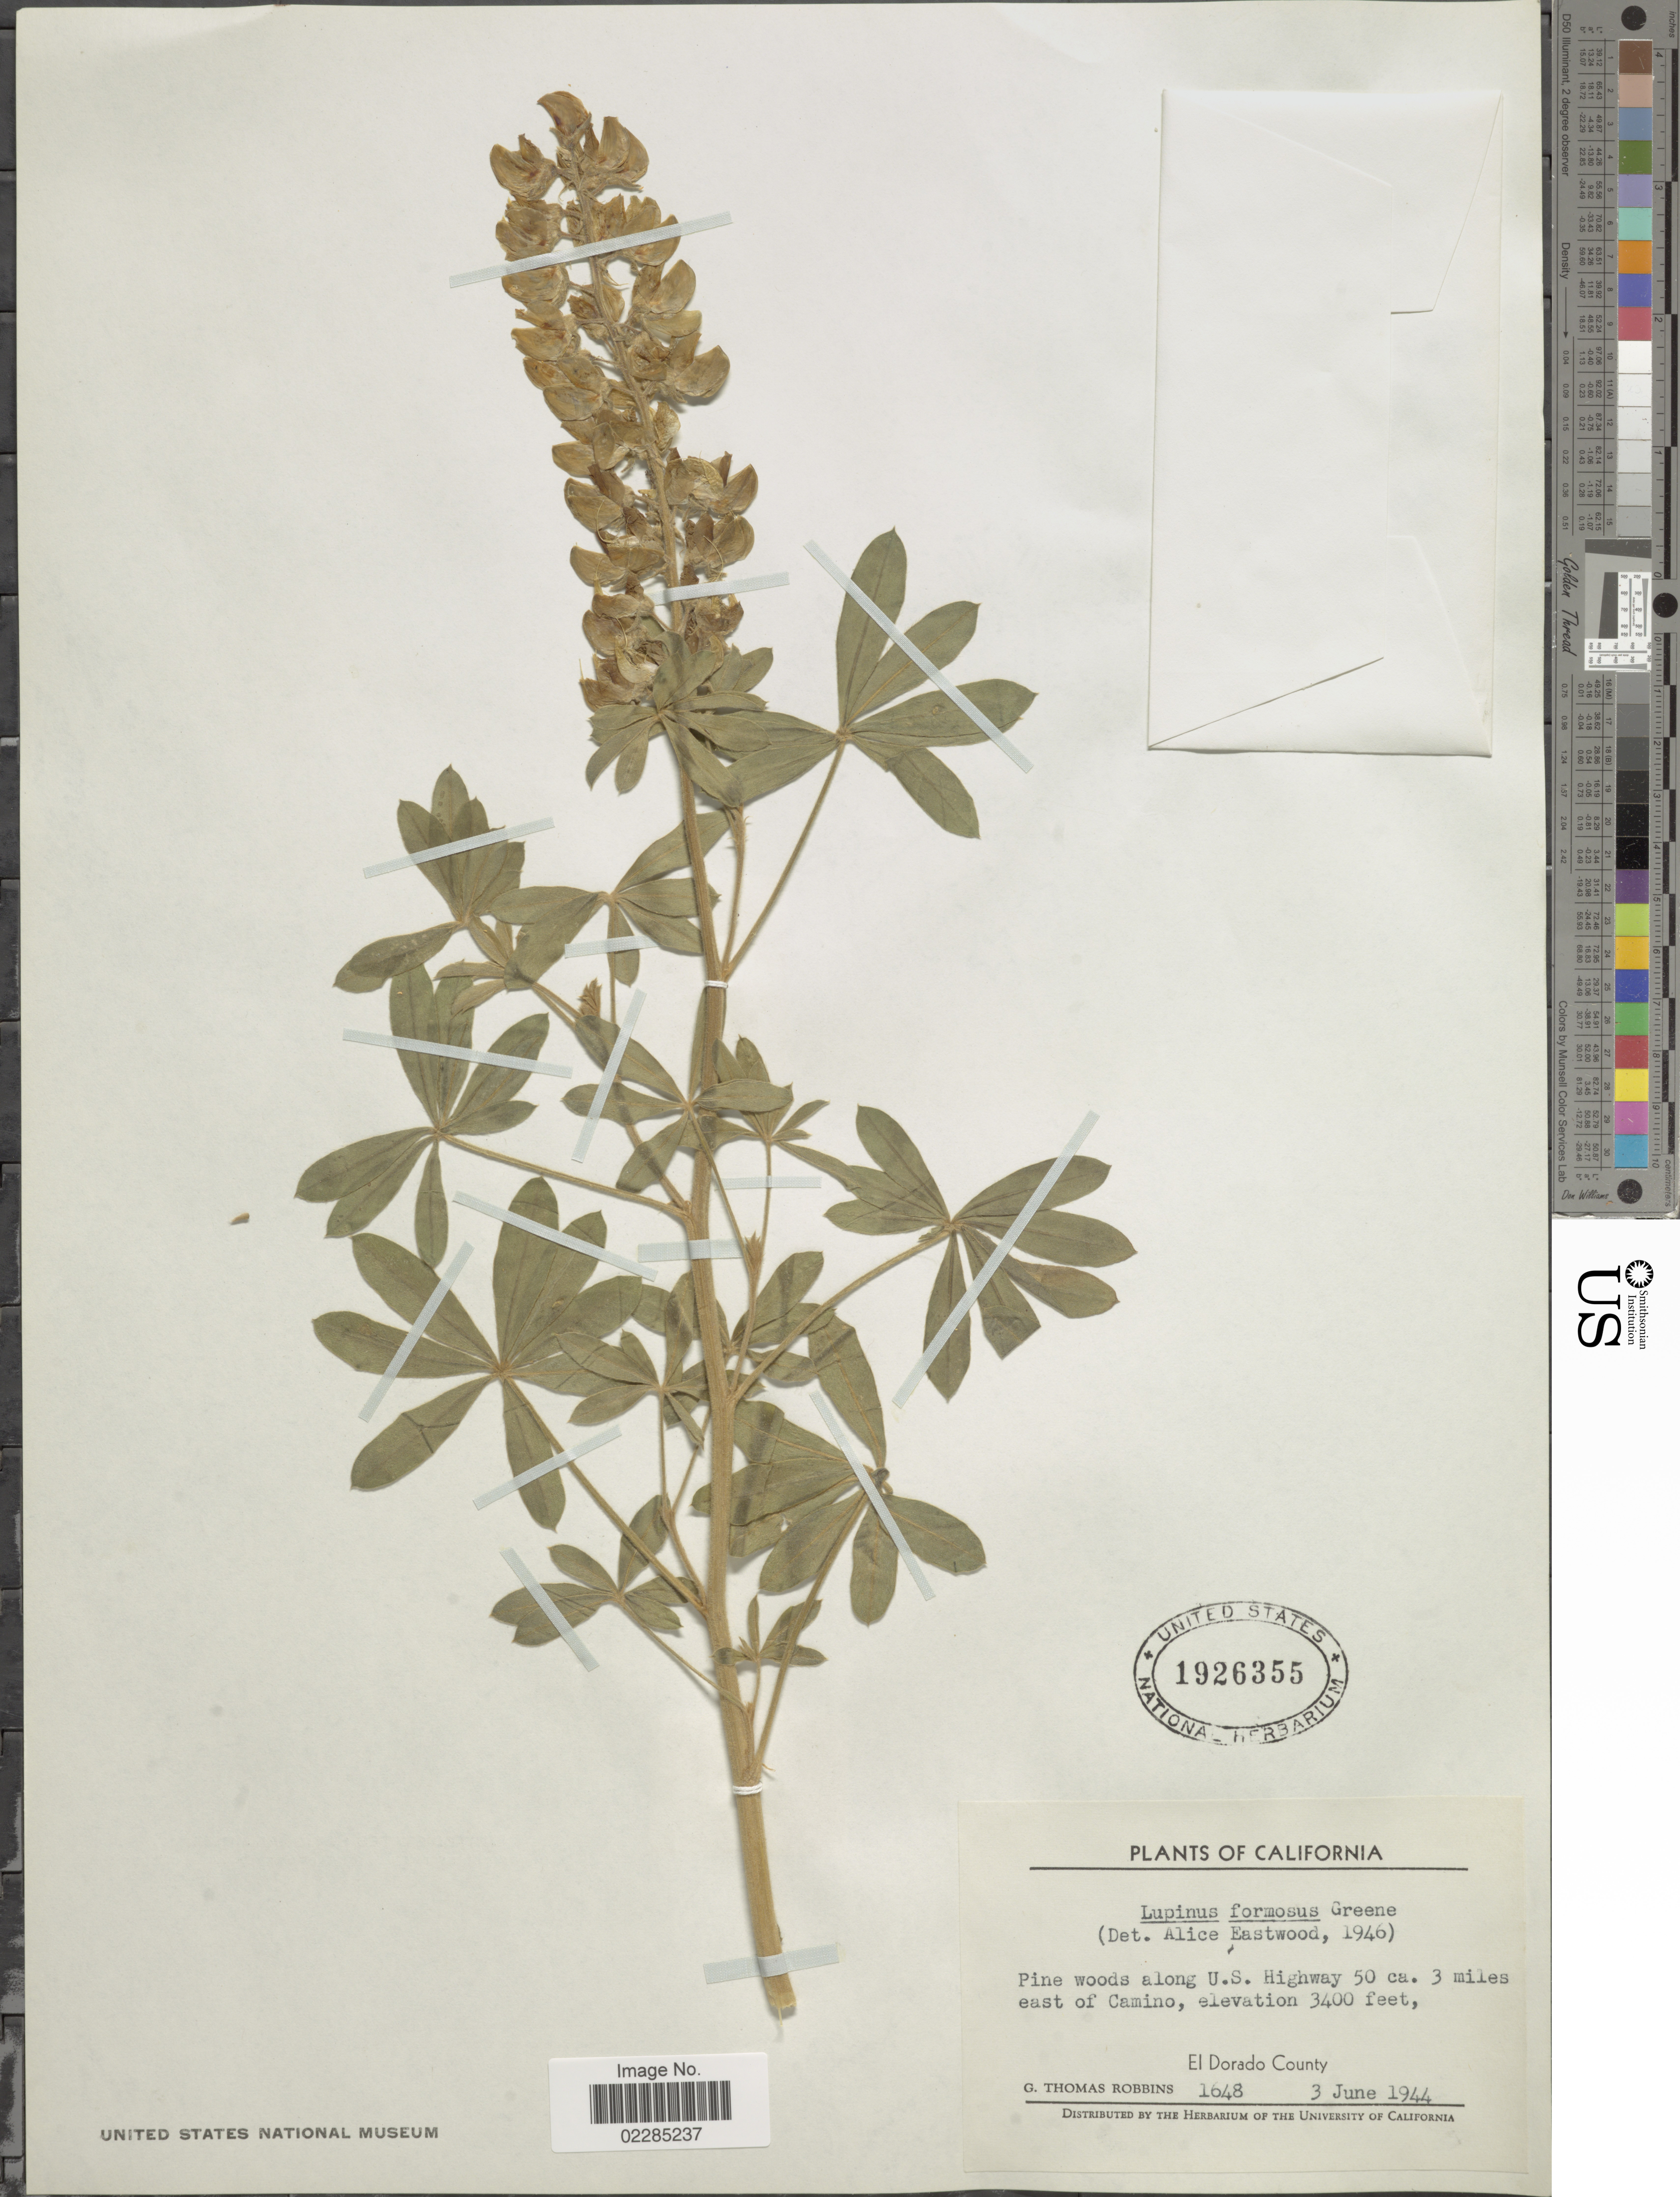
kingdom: Plantae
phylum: Tracheophyta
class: Magnoliopsida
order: Fabales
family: Fabaceae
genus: Lupinus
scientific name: Lupinus formosus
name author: Greene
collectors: G. T. Robbins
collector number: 1648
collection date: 1944-06-03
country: United States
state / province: California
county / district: El Dorado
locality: Pine woods along U.S. Highway 50 ca. 3 miles east of Camino. El Dorado County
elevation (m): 1036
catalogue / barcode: US 1926355